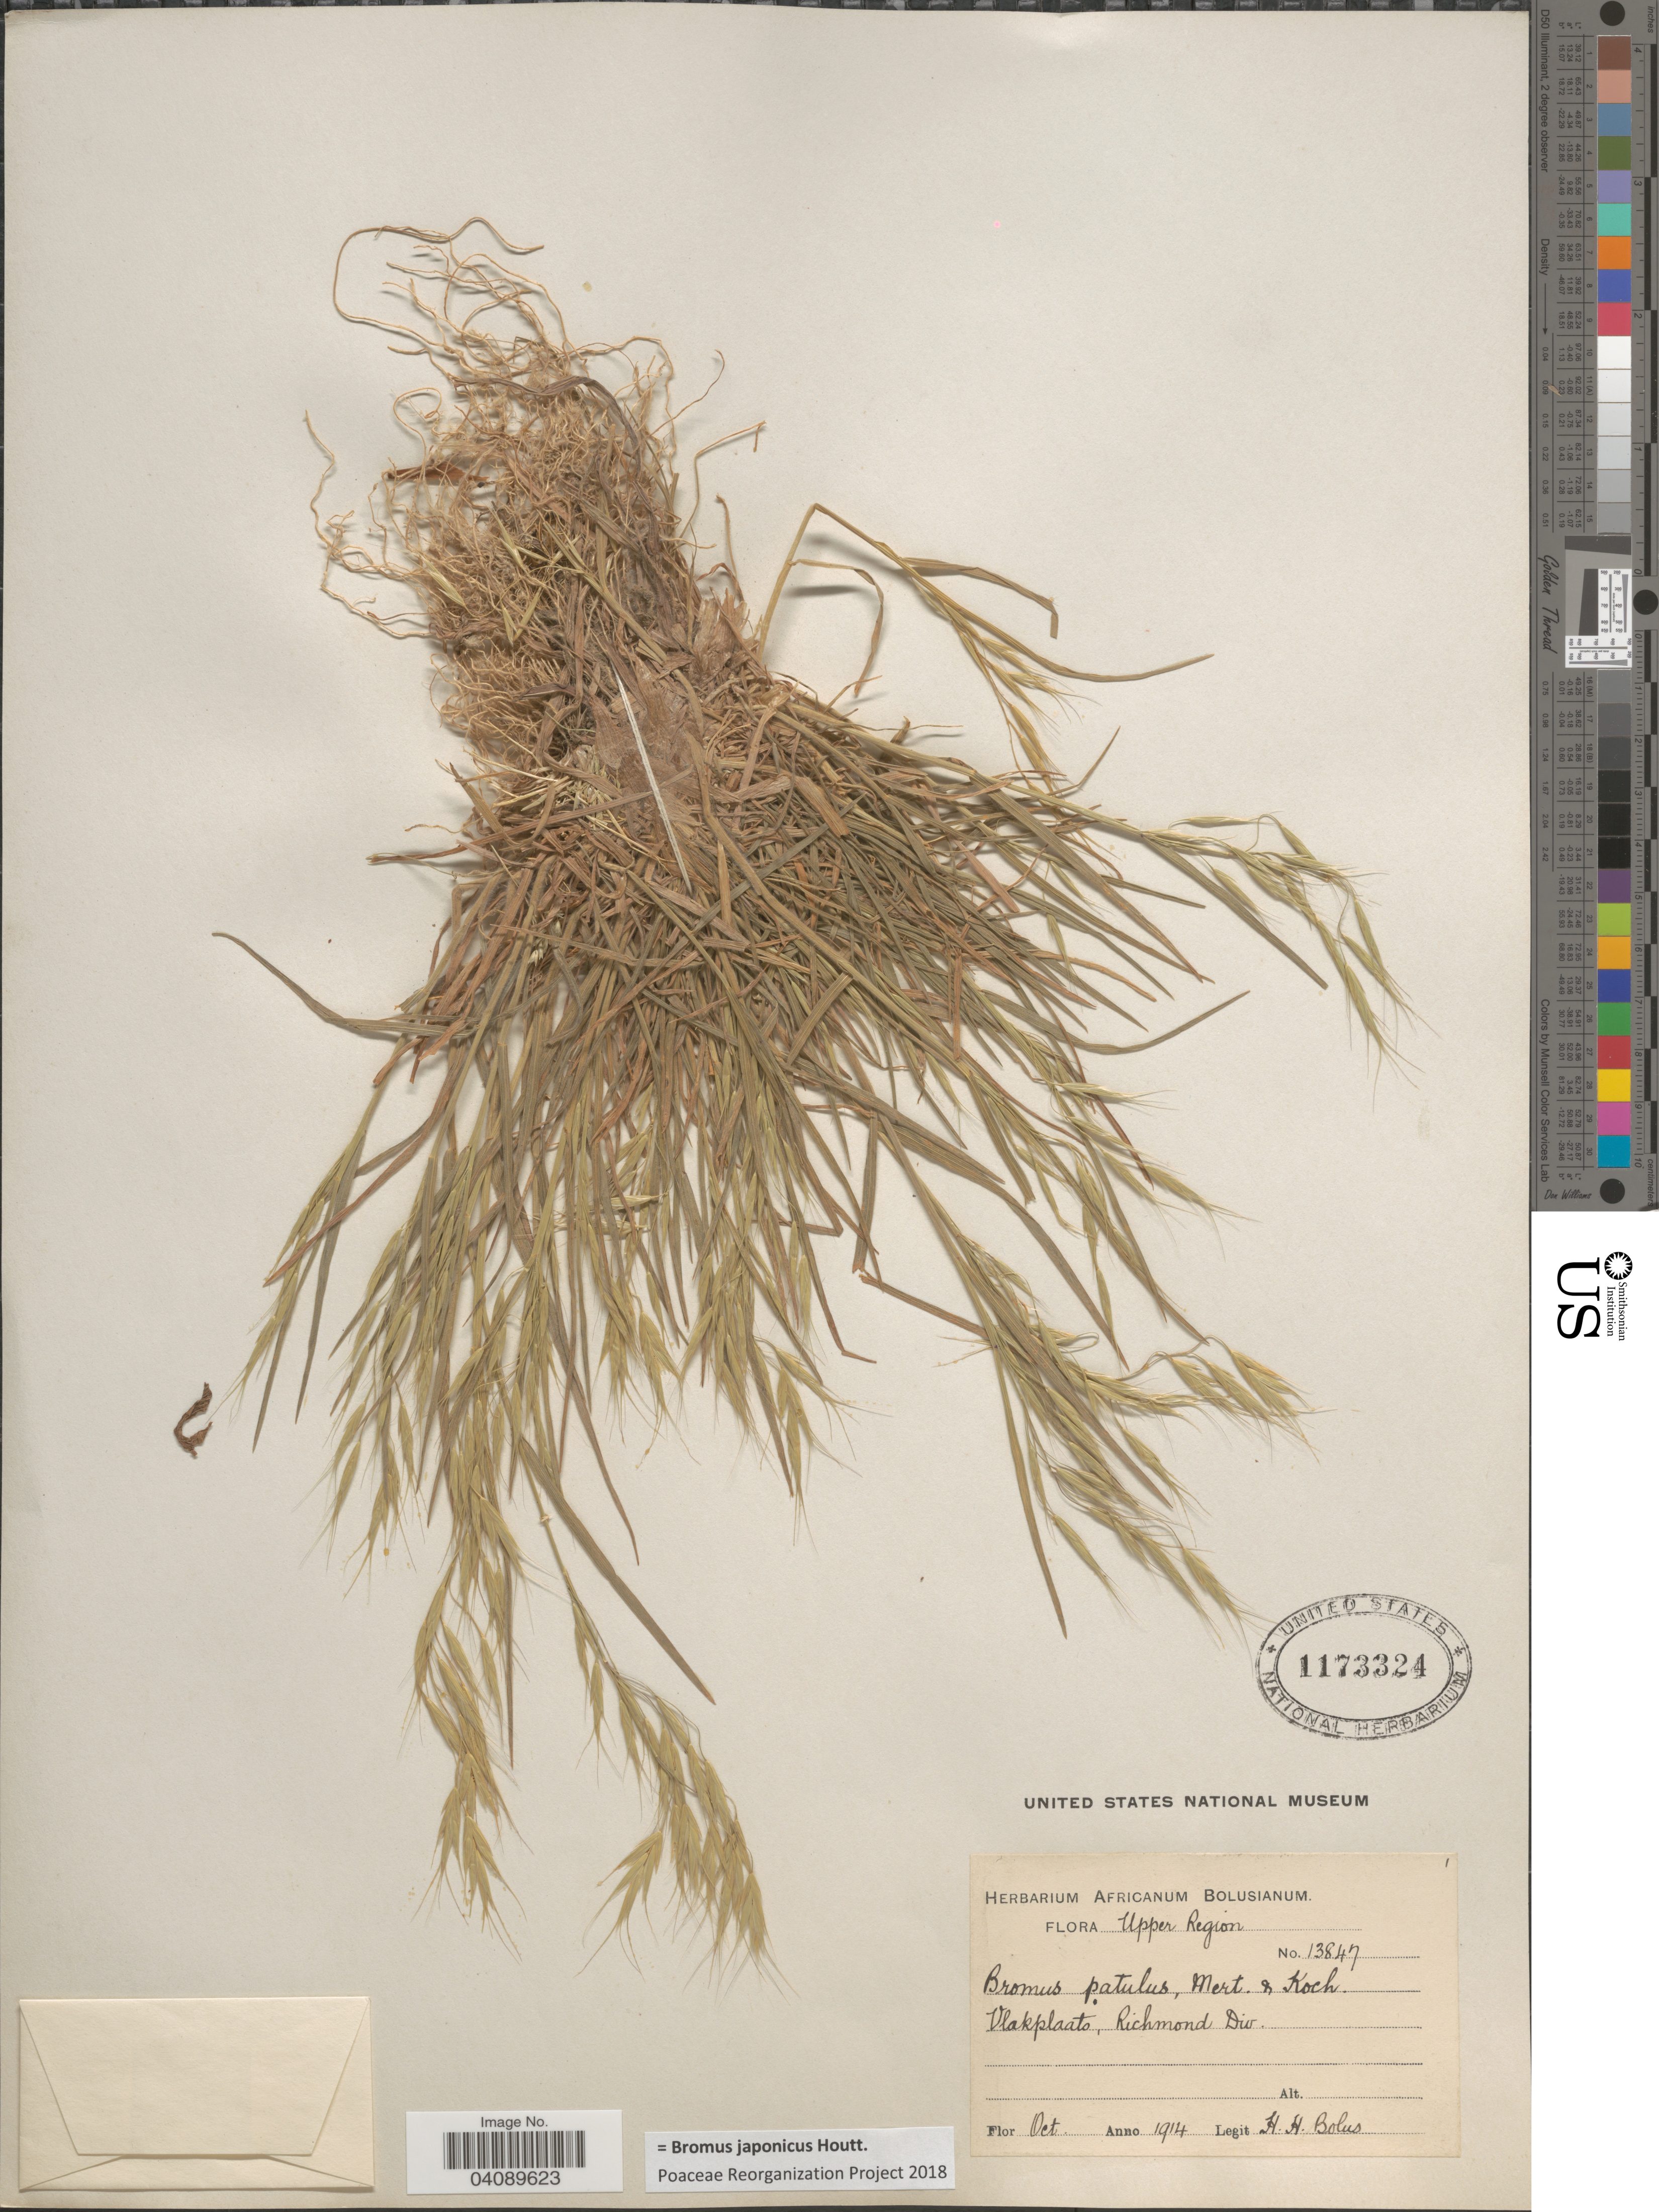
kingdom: Plantae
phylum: Tracheophyta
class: Liliopsida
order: Poales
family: Poaceae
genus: Bromus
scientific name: Bromus japonicus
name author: Houtt.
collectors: H. Bolus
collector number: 13847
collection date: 1914-10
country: South Africa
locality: Upper Region. Vlakplaats, Richmond Div.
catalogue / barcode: US 1173324